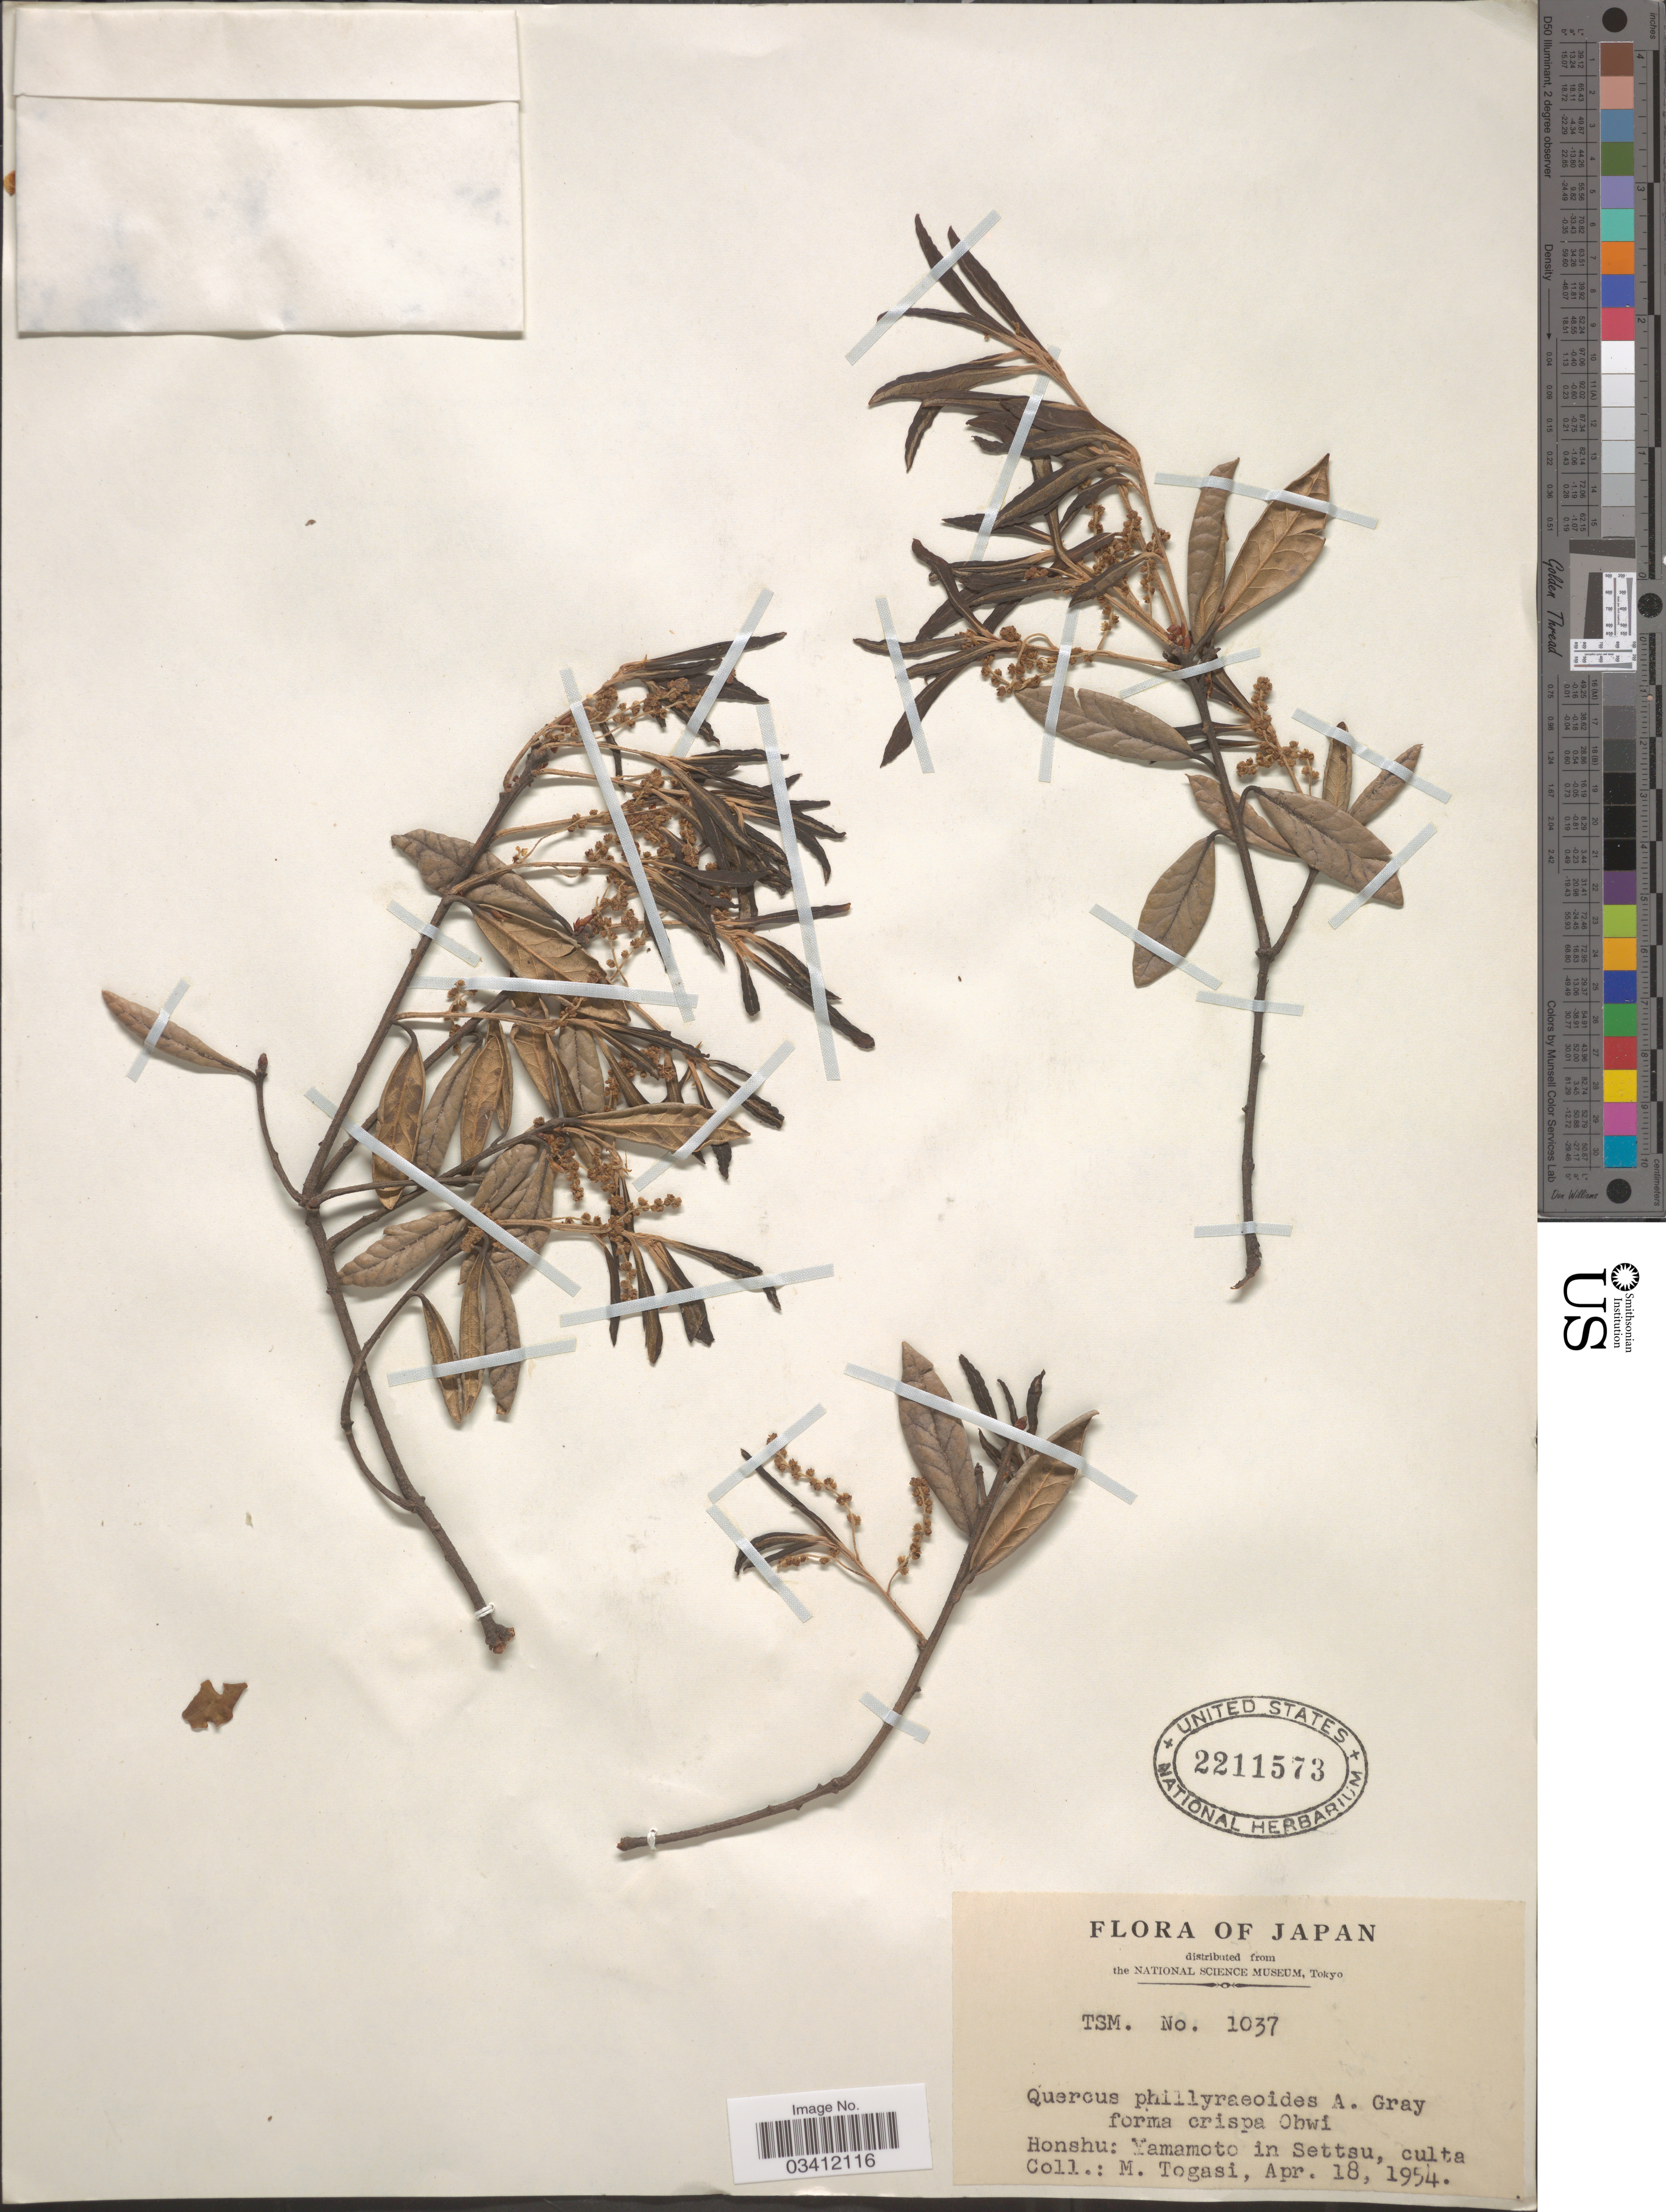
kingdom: Plantae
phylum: Tracheophyta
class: Magnoliopsida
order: Fagales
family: Fagaceae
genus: Quercus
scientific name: Quercus phillyraeoides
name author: A. Gray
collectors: M. Togasi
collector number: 1037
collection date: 1954-04-18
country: Japan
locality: Honshu: Yamamoto in Settsu.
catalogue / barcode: US 2211573